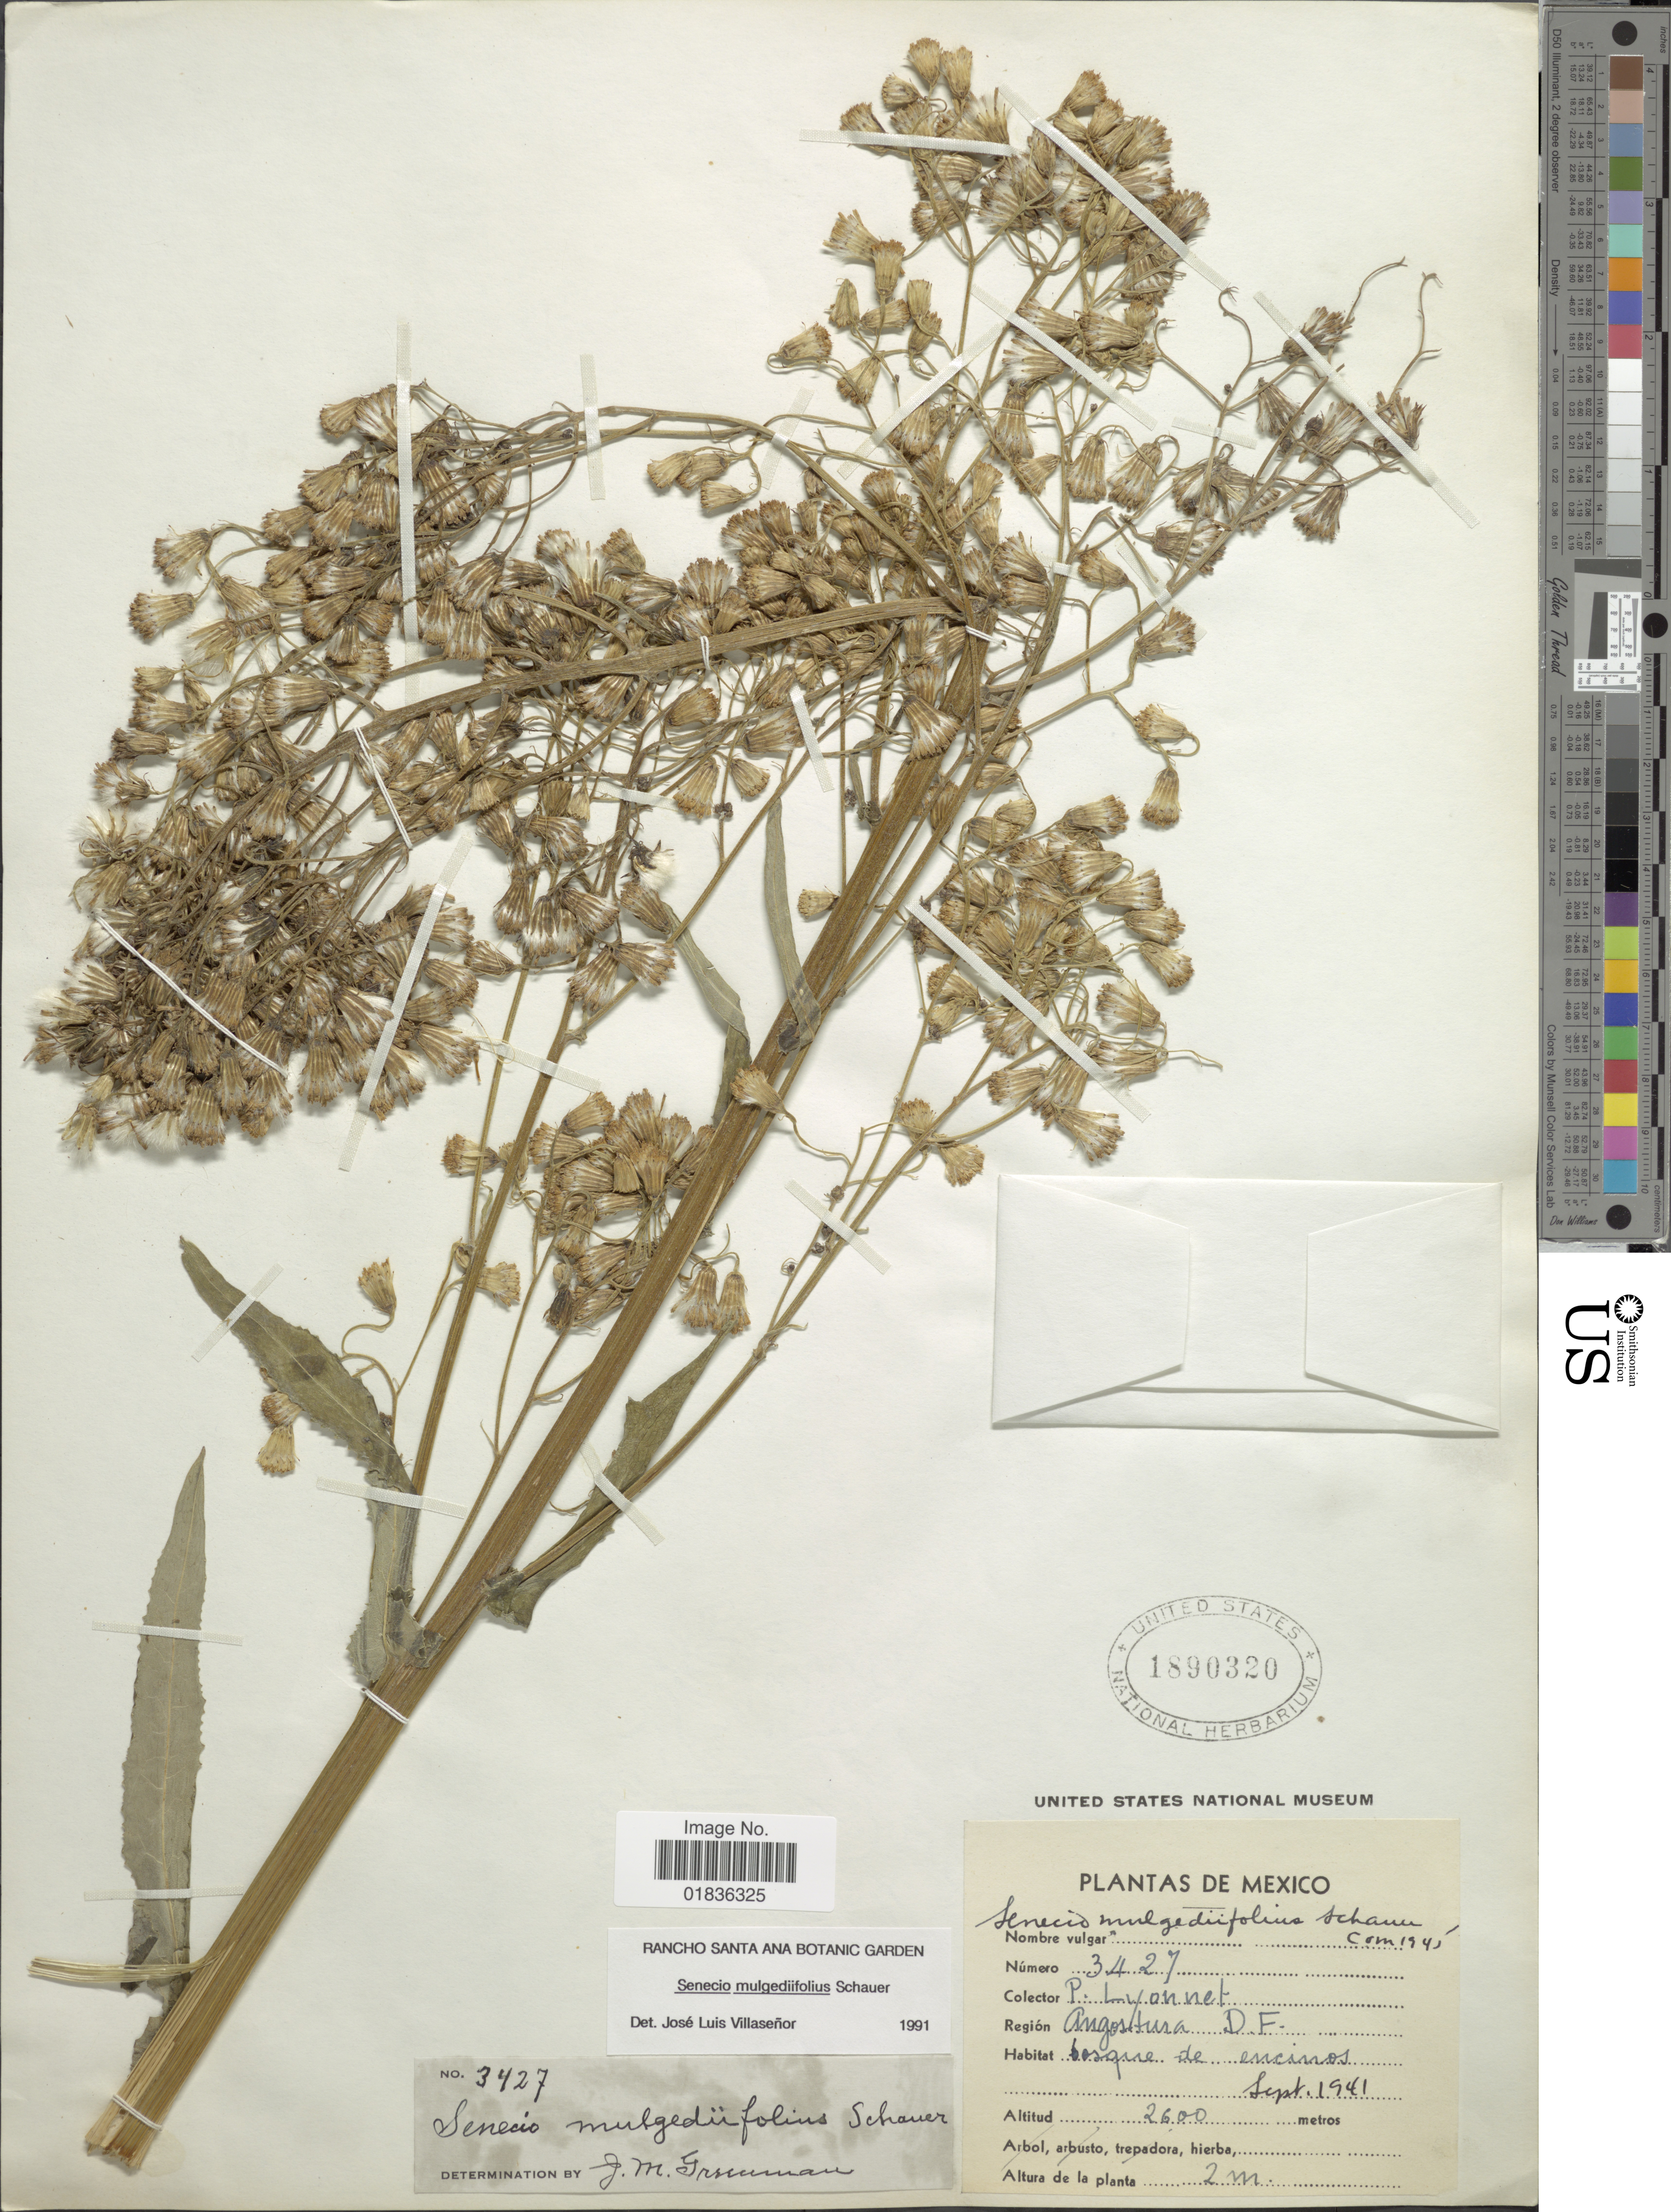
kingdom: Plantae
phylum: Tracheophyta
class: Magnoliopsida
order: Asterales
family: Asteraceae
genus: Senecio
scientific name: Senecio mulgediifolius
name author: Schauer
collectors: P. Lyonnet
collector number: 3427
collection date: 1941-09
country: Mexico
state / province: Distrito Federal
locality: Angostura.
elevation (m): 2600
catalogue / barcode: US 1890320